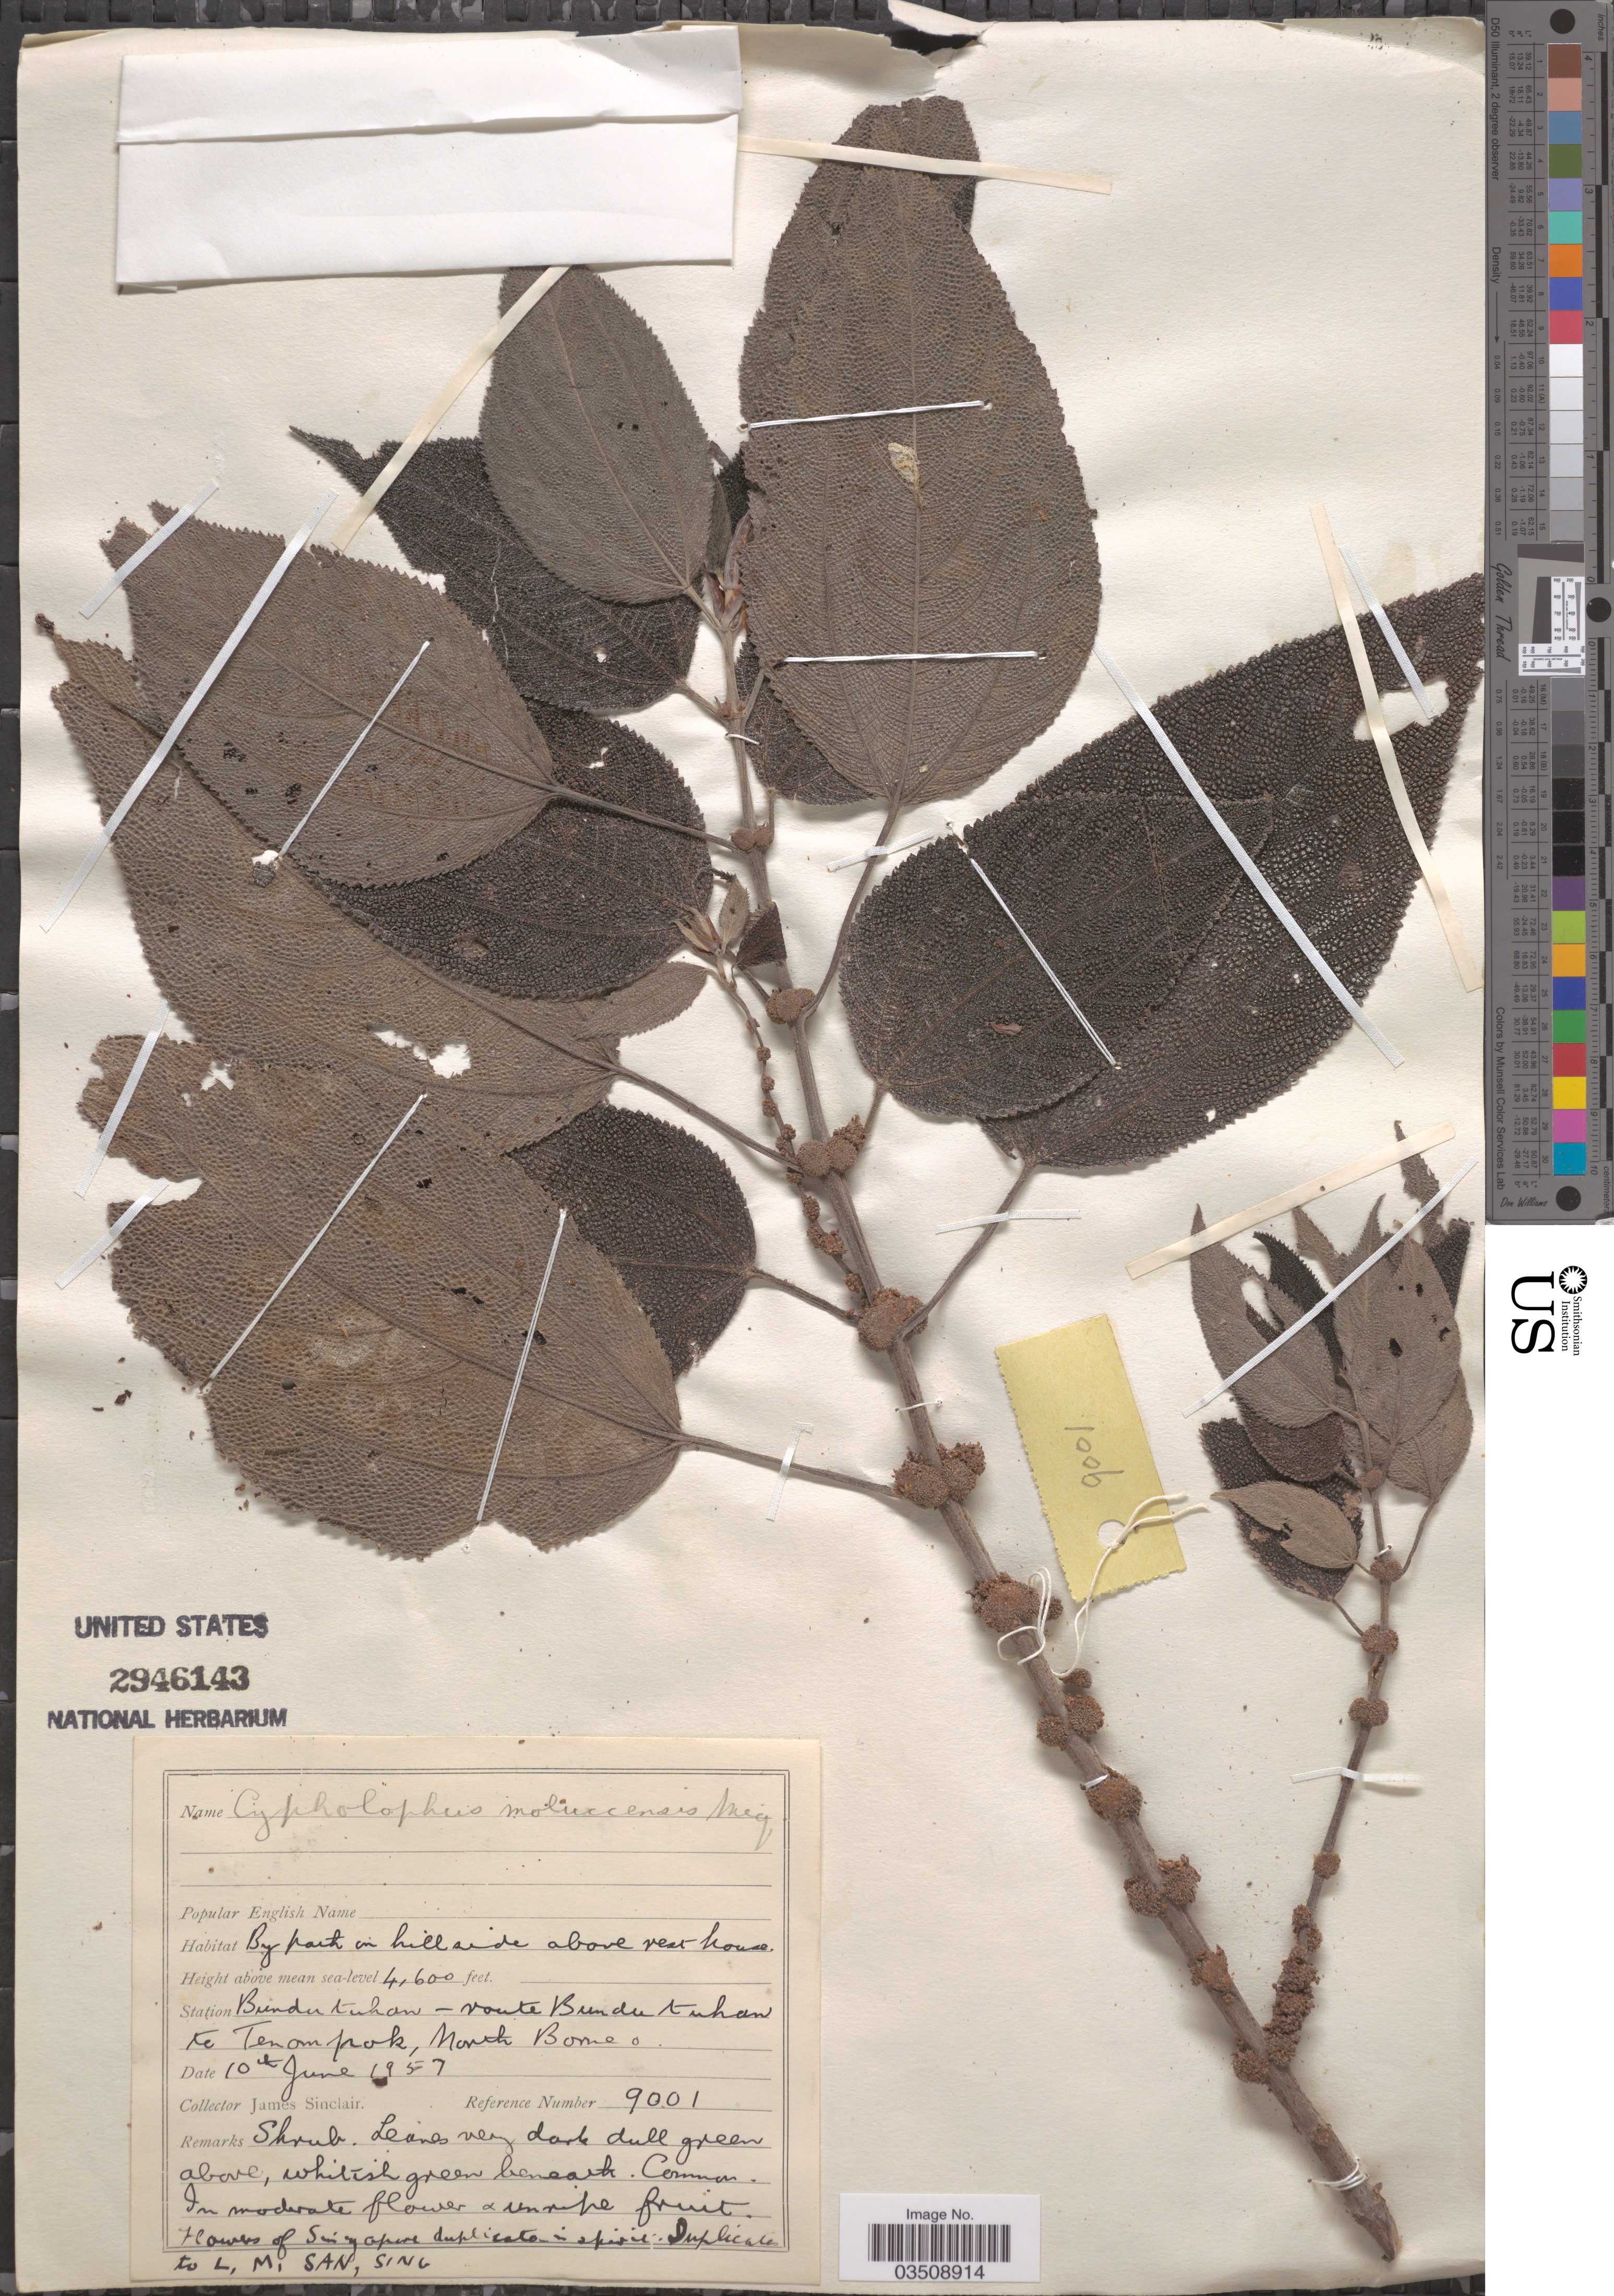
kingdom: Plantae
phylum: Tracheophyta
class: Magnoliopsida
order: Rosales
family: Urticaceae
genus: Cypholophus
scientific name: Cypholophus moluccanus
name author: (Blume) Miq.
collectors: J. Sinclair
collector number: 9001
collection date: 1957-06-10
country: Malaysia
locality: Station Bundu tuhan - route Bundutuhan to Tenompok, North Borneo.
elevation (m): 1402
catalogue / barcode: US 2946143